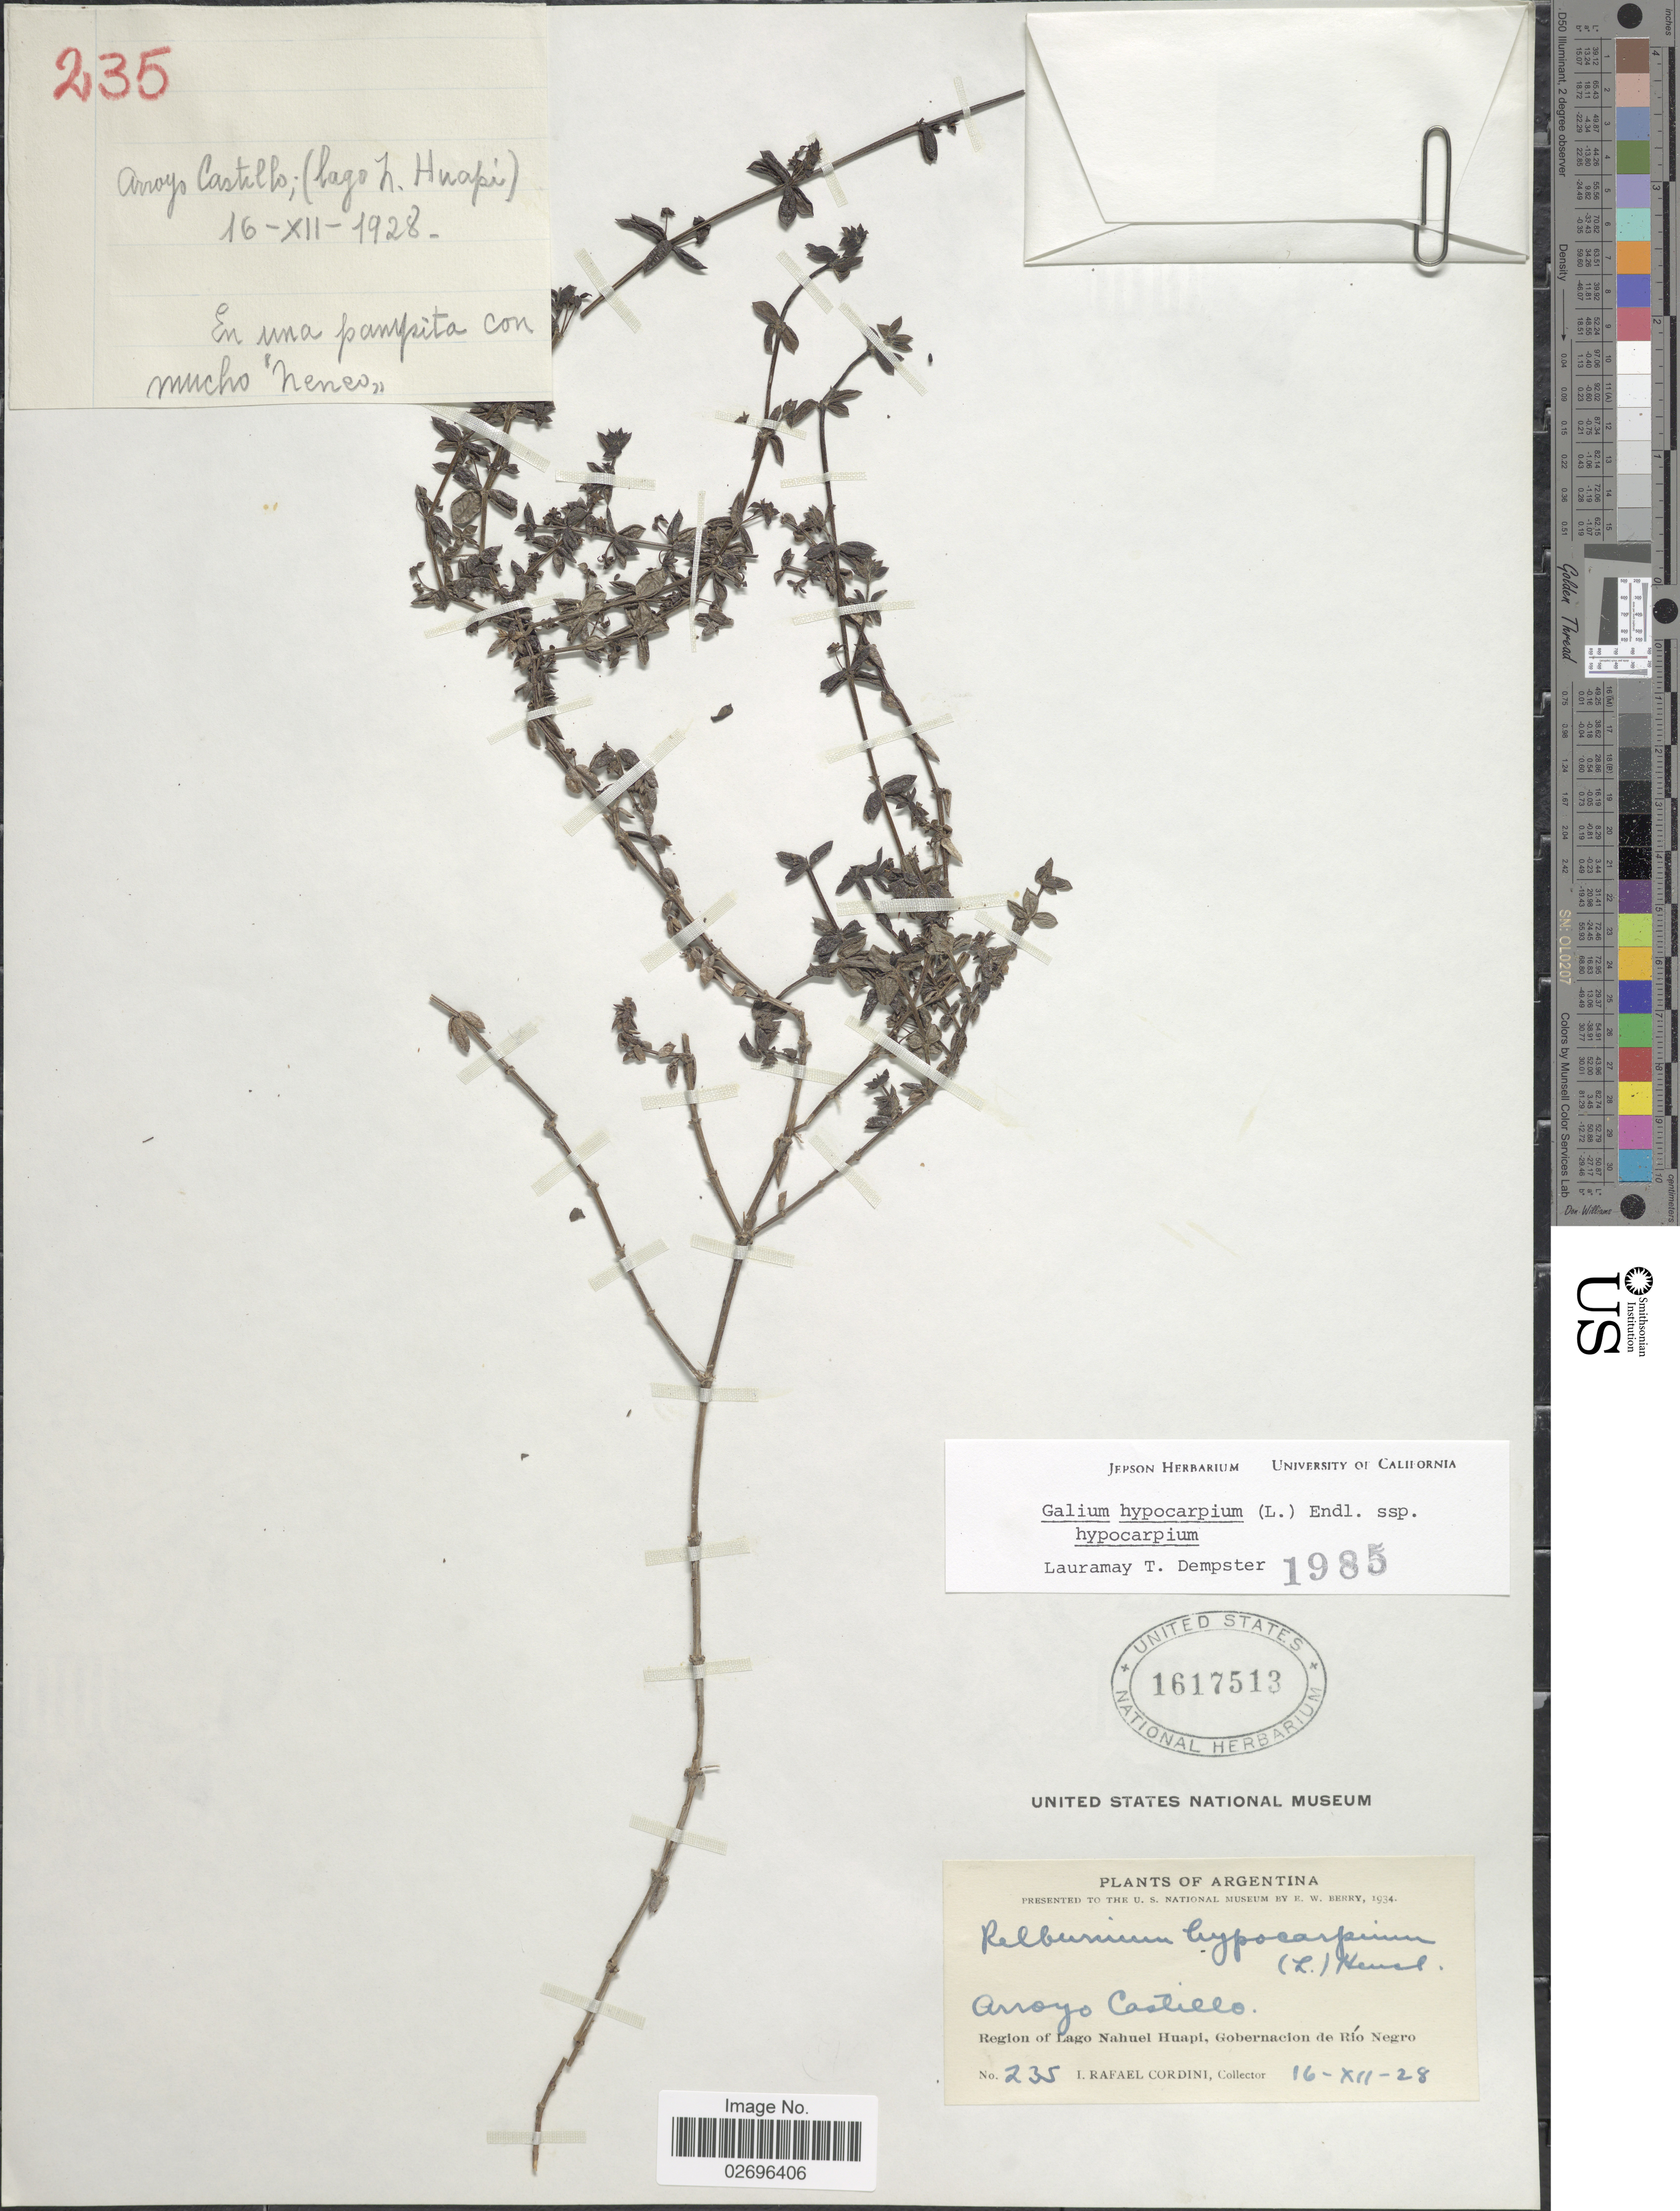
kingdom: Plantae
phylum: Tracheophyta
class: Magnoliopsida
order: Gentianales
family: Rubiaceae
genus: Galium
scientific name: Galium hypocarpium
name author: (L.) Endl. ex Griseb.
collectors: I. Cordini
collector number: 235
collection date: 1928-12-16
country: Argentina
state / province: Rio Negro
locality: Arroyo Castillo, Region of Lago Nahuel Huapi, Gobernacion de Rio Negro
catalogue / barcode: US 1617513